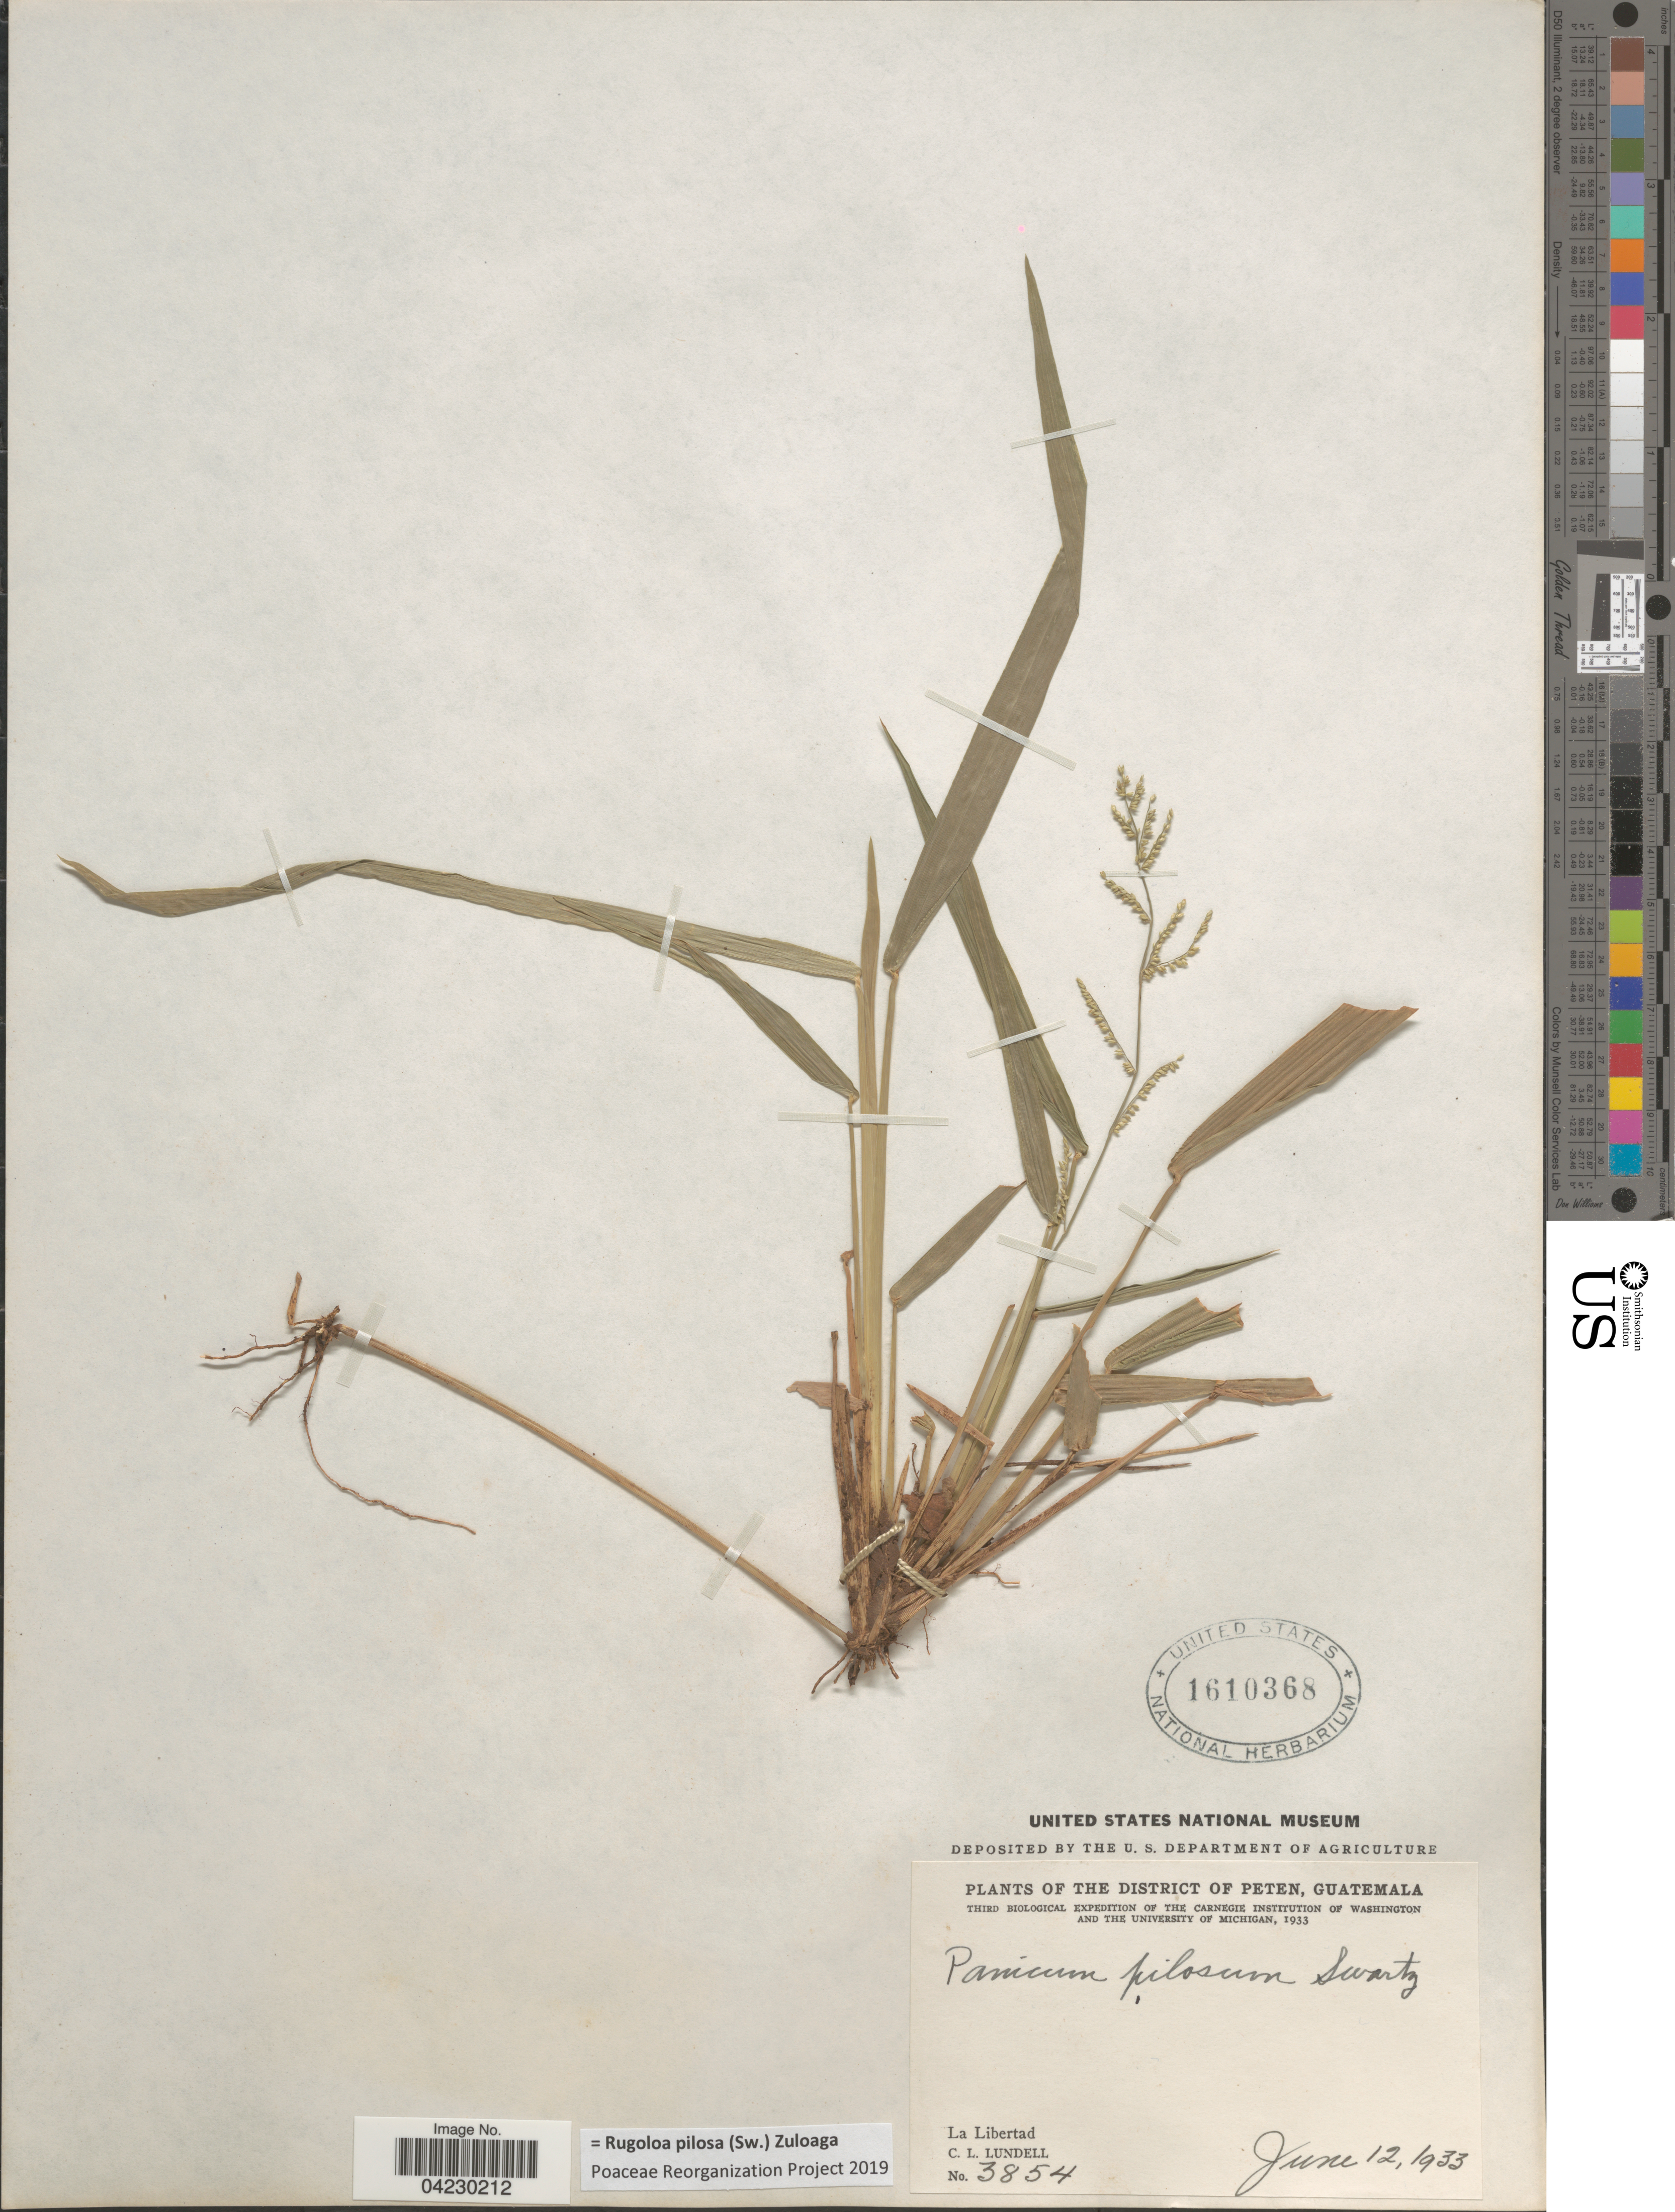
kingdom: Plantae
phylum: Tracheophyta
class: Liliopsida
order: Poales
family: Poaceae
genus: Rugoloa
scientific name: Rugoloa pilosa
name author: (Sw.) Zuloaga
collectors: C. L. Lundell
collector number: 3854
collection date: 1933-06-12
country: Guatemala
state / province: El Peten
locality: The District of Peten. Third Biological Expedition of the Carnegie Institution of Washington and the University of Michigan, 1933. La Libertad.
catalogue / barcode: US 1610368